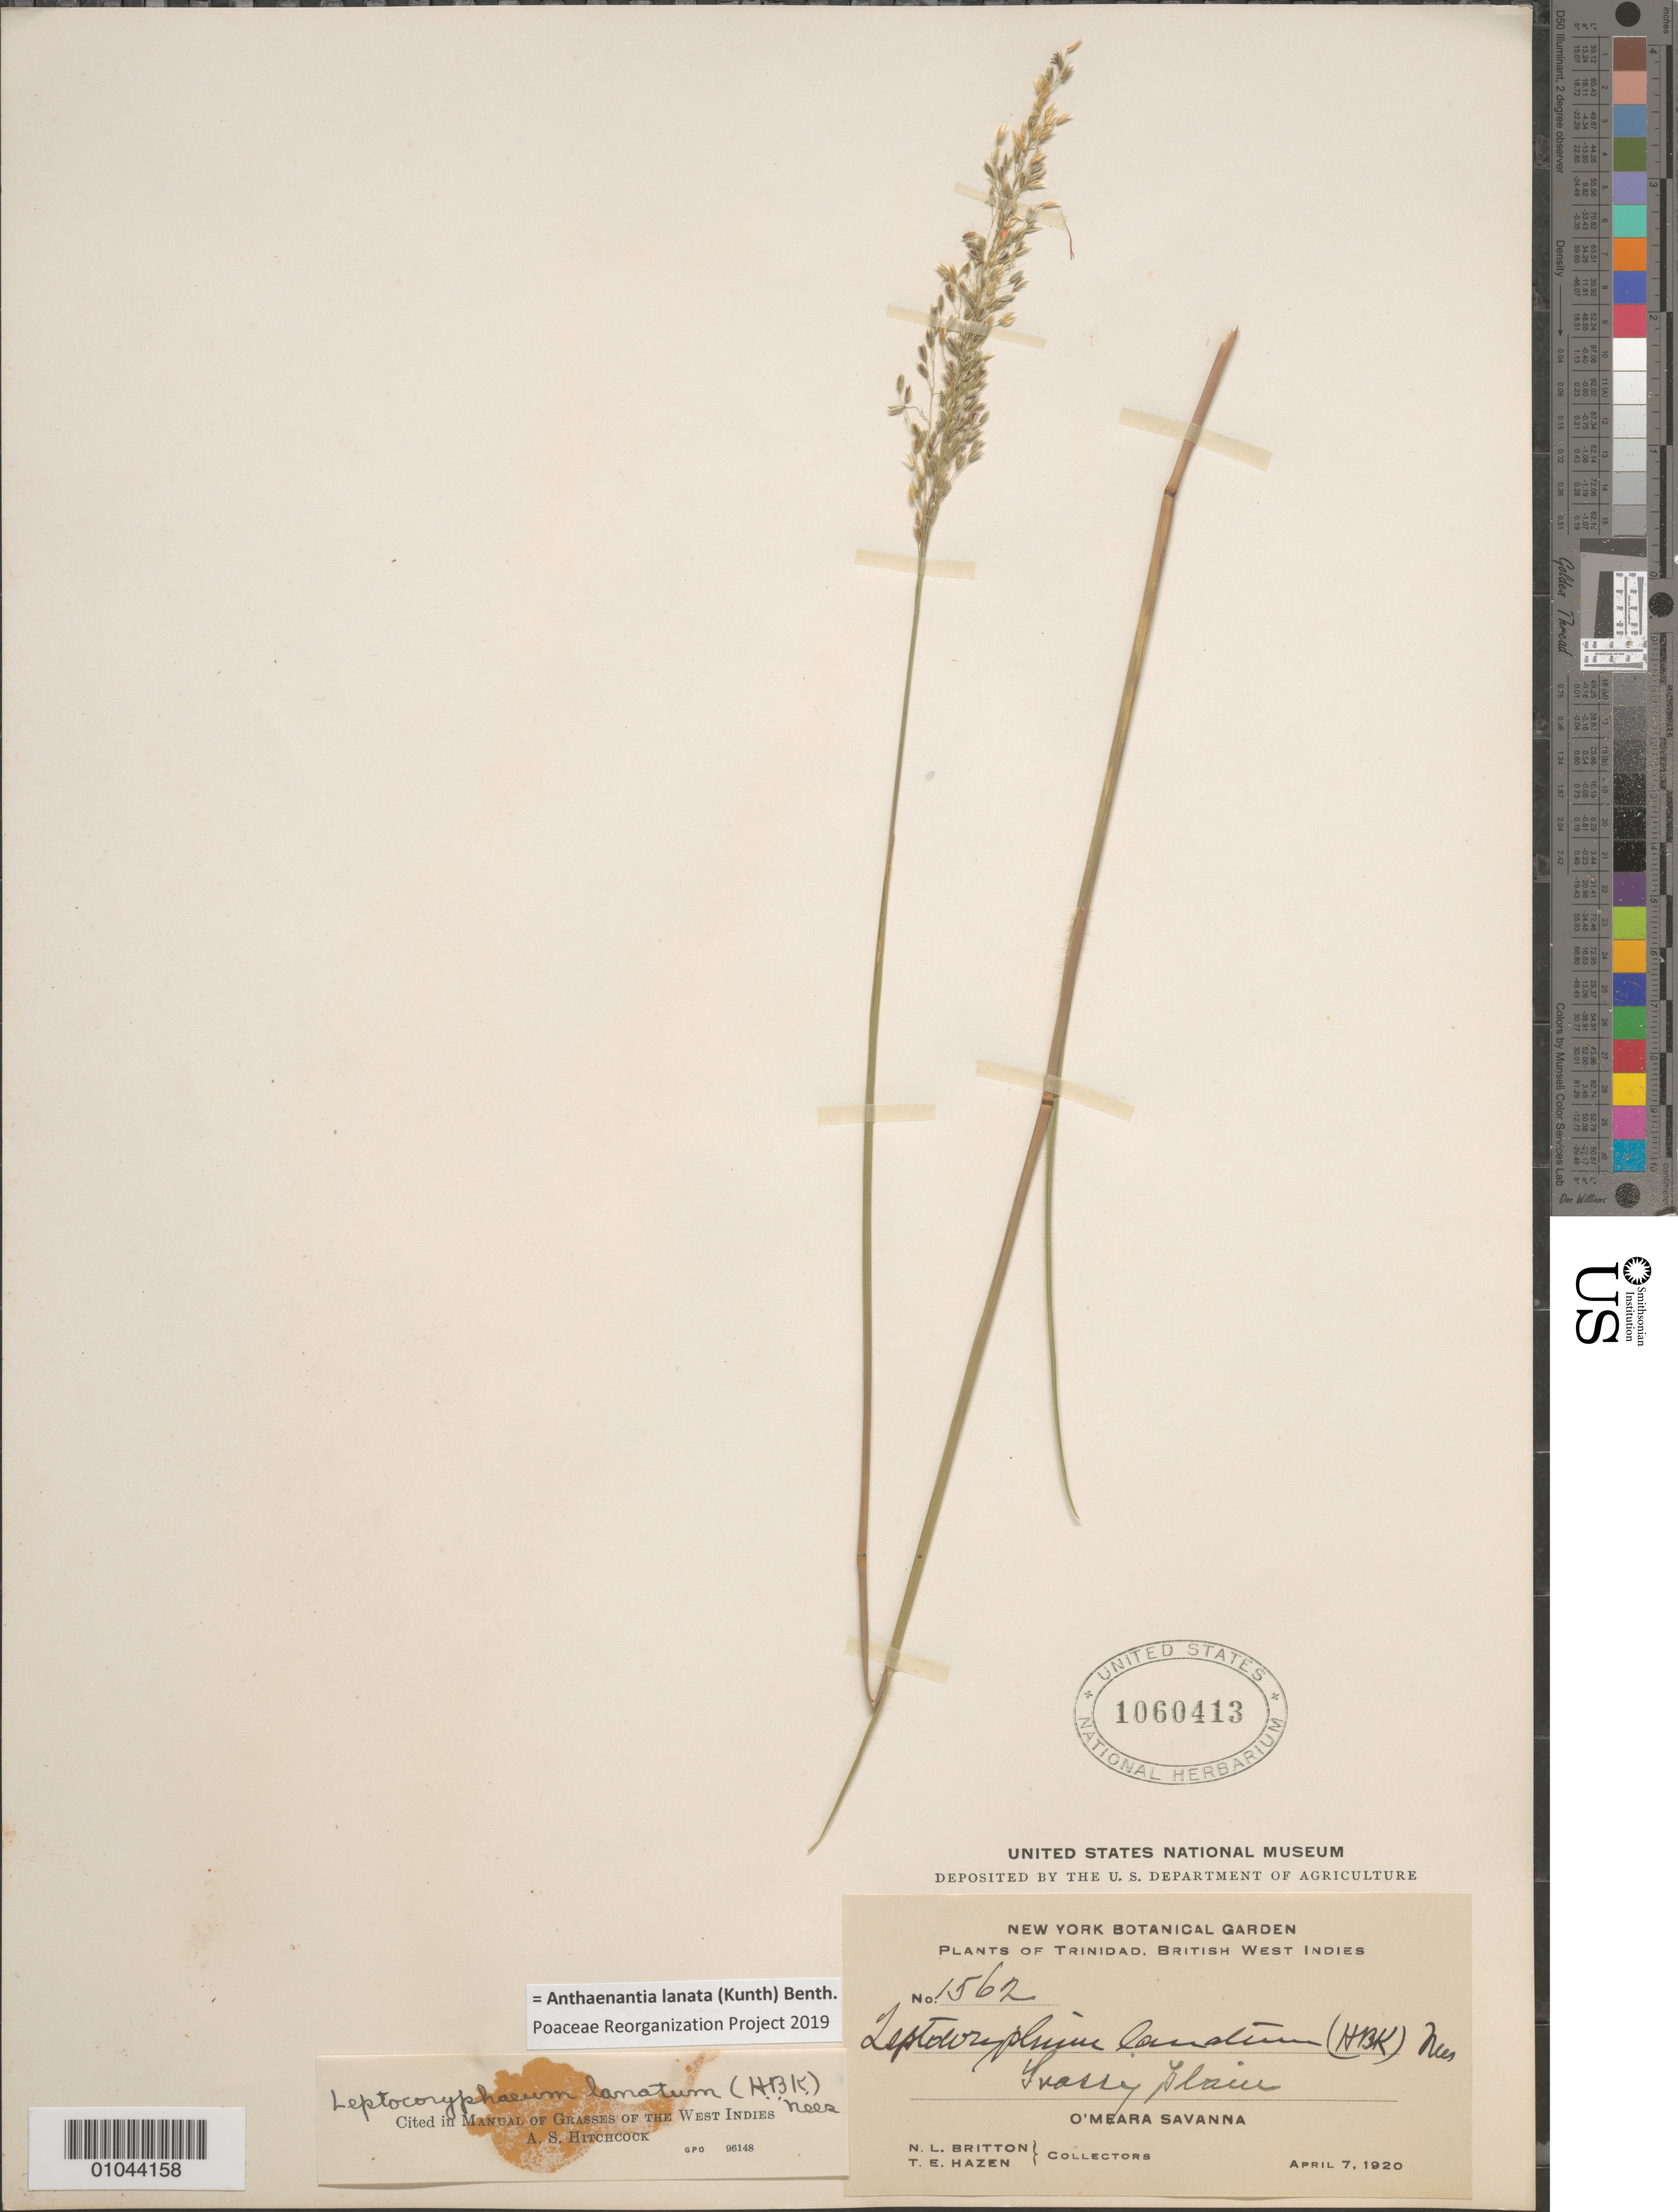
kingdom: Plantae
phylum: Tracheophyta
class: Liliopsida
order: Poales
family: Poaceae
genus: Leptocoryphium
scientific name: Leptocoryphium lanatum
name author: (Kunth) Nees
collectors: N. Britton & T. E. Hazen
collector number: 1562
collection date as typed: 07 Apr 1920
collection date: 1920-04-07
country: Trinidad and Tobago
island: Trinidad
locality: O'Meara Savanna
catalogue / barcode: US 1060413